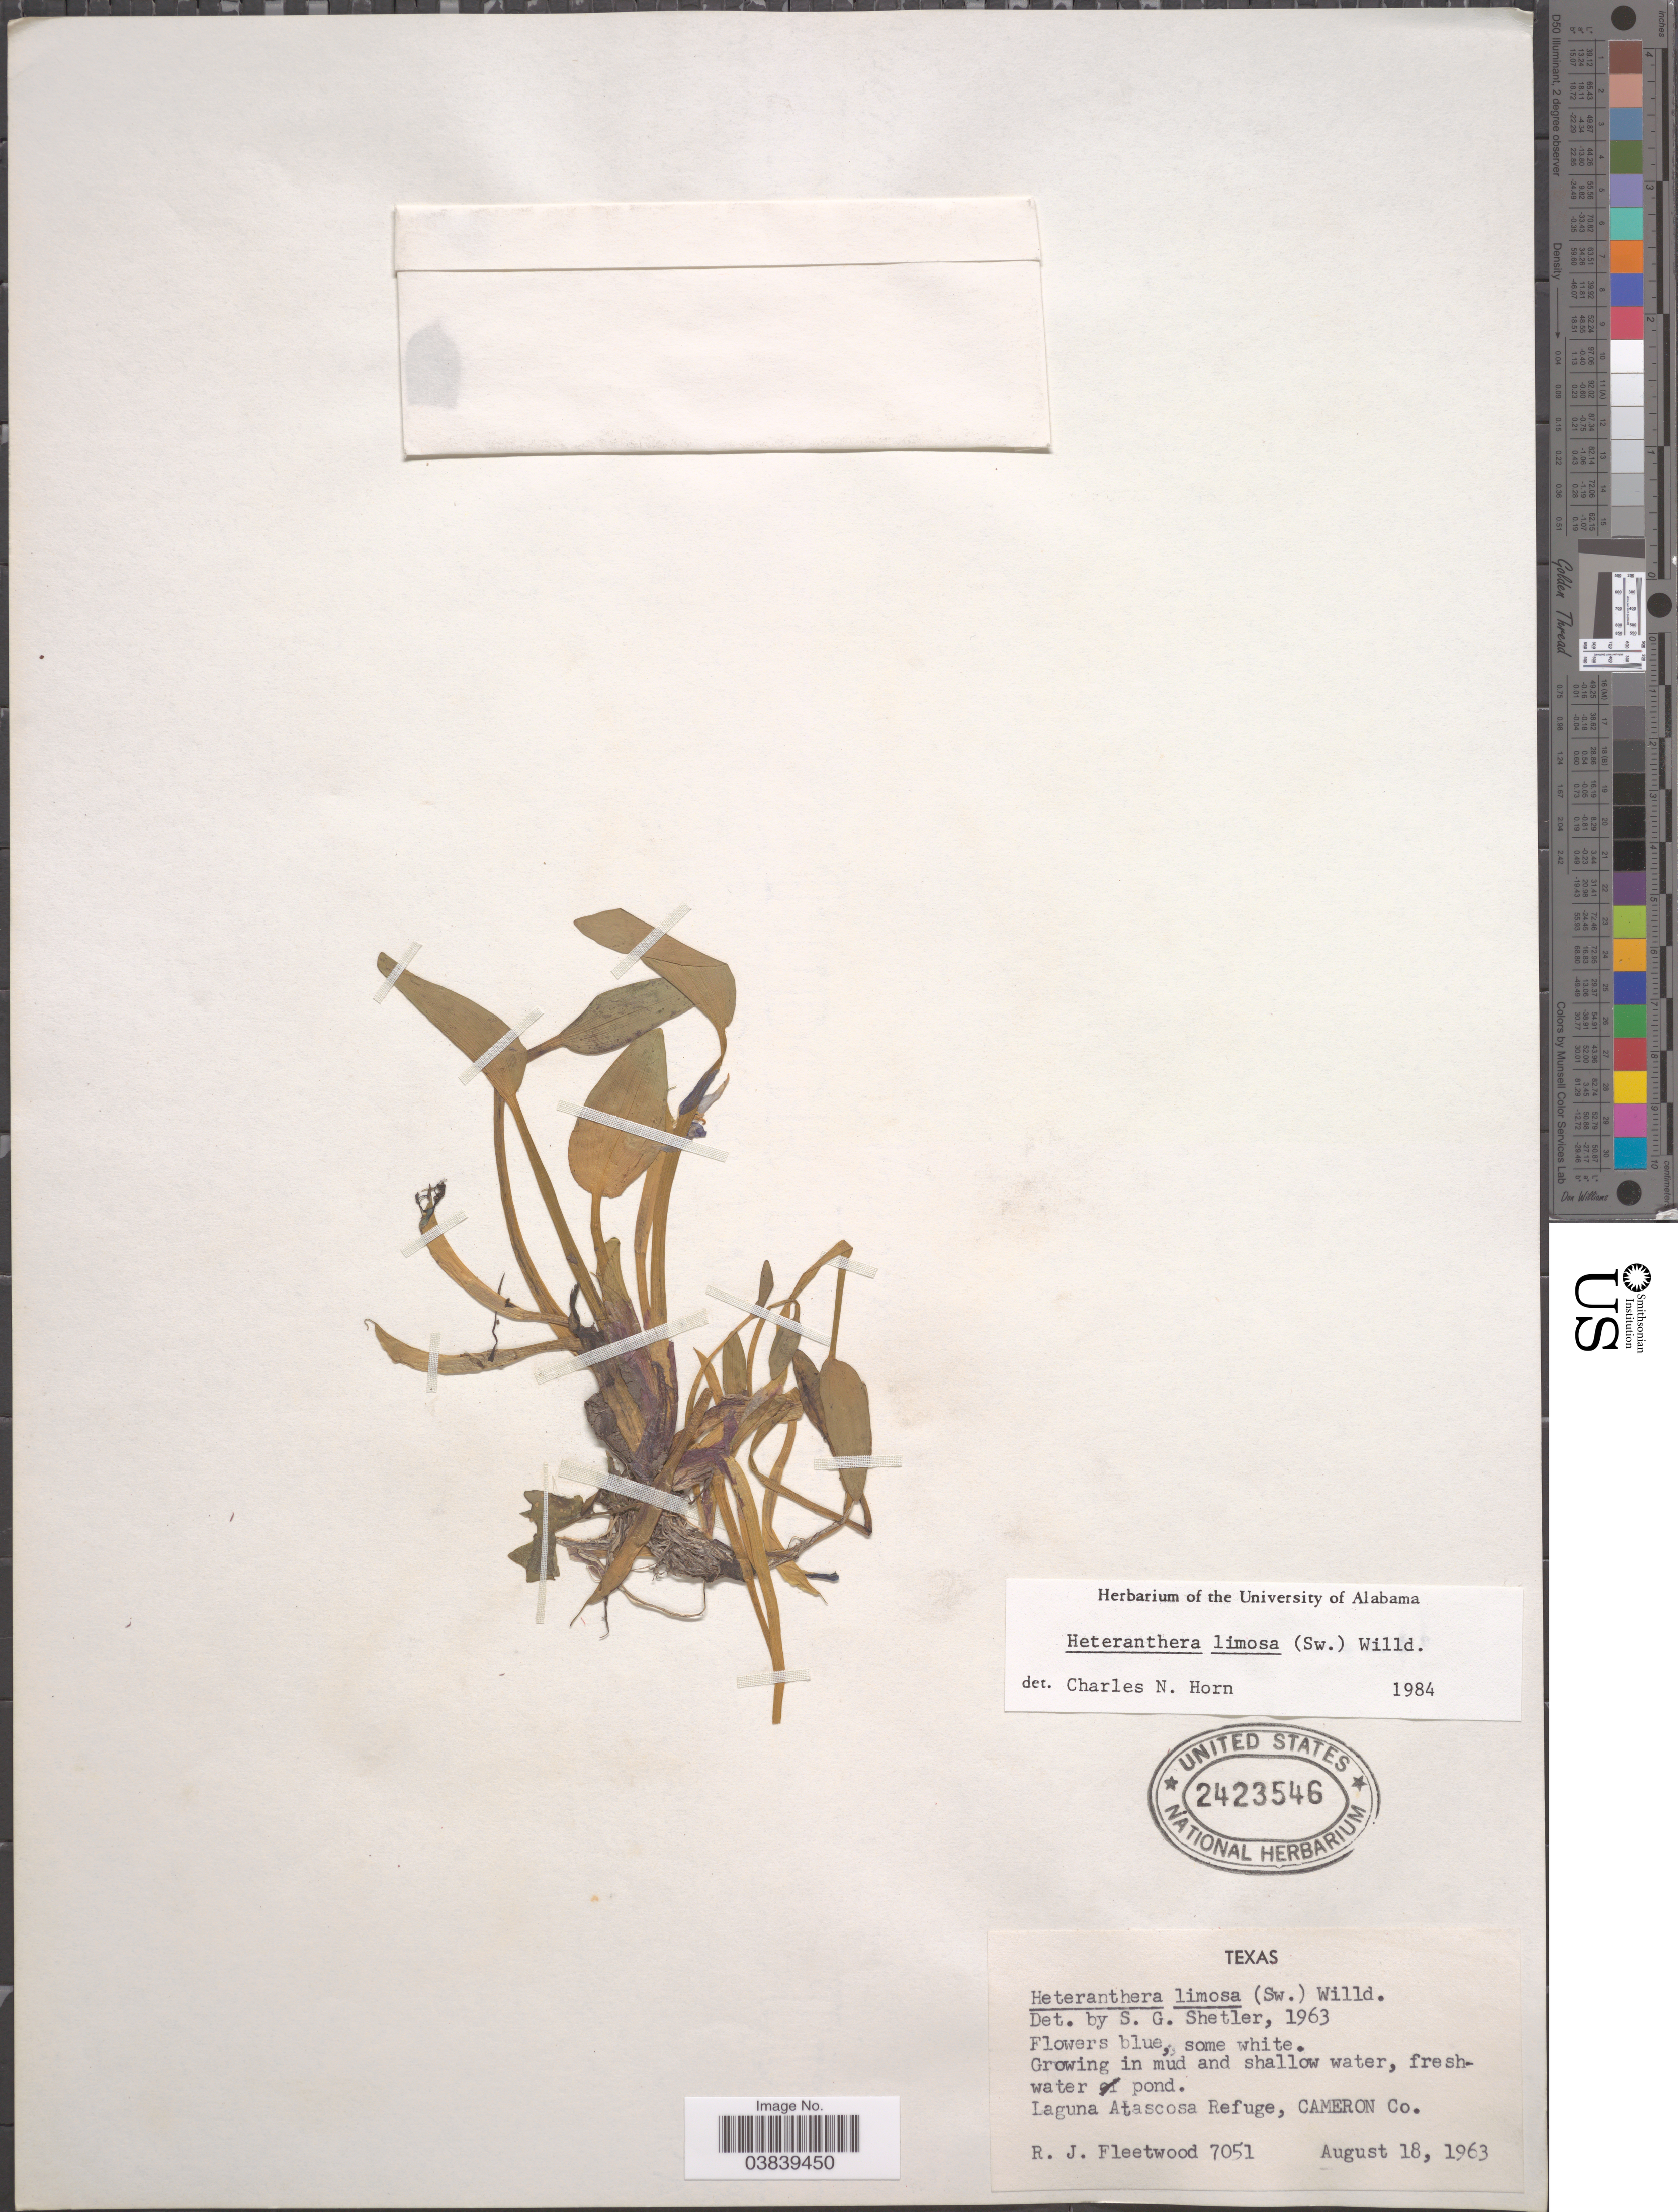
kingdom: Plantae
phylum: Tracheophyta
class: Liliopsida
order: Commelinales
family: Pontederiaceae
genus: Heteranthera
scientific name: Heteranthera limosa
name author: (Sw.) Willd.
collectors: R. J. Fleetwood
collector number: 7051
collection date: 1963-08-18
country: United States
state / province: Texas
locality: Laguna Atascosa Refuge, Cameron Co.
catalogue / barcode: US 2423546